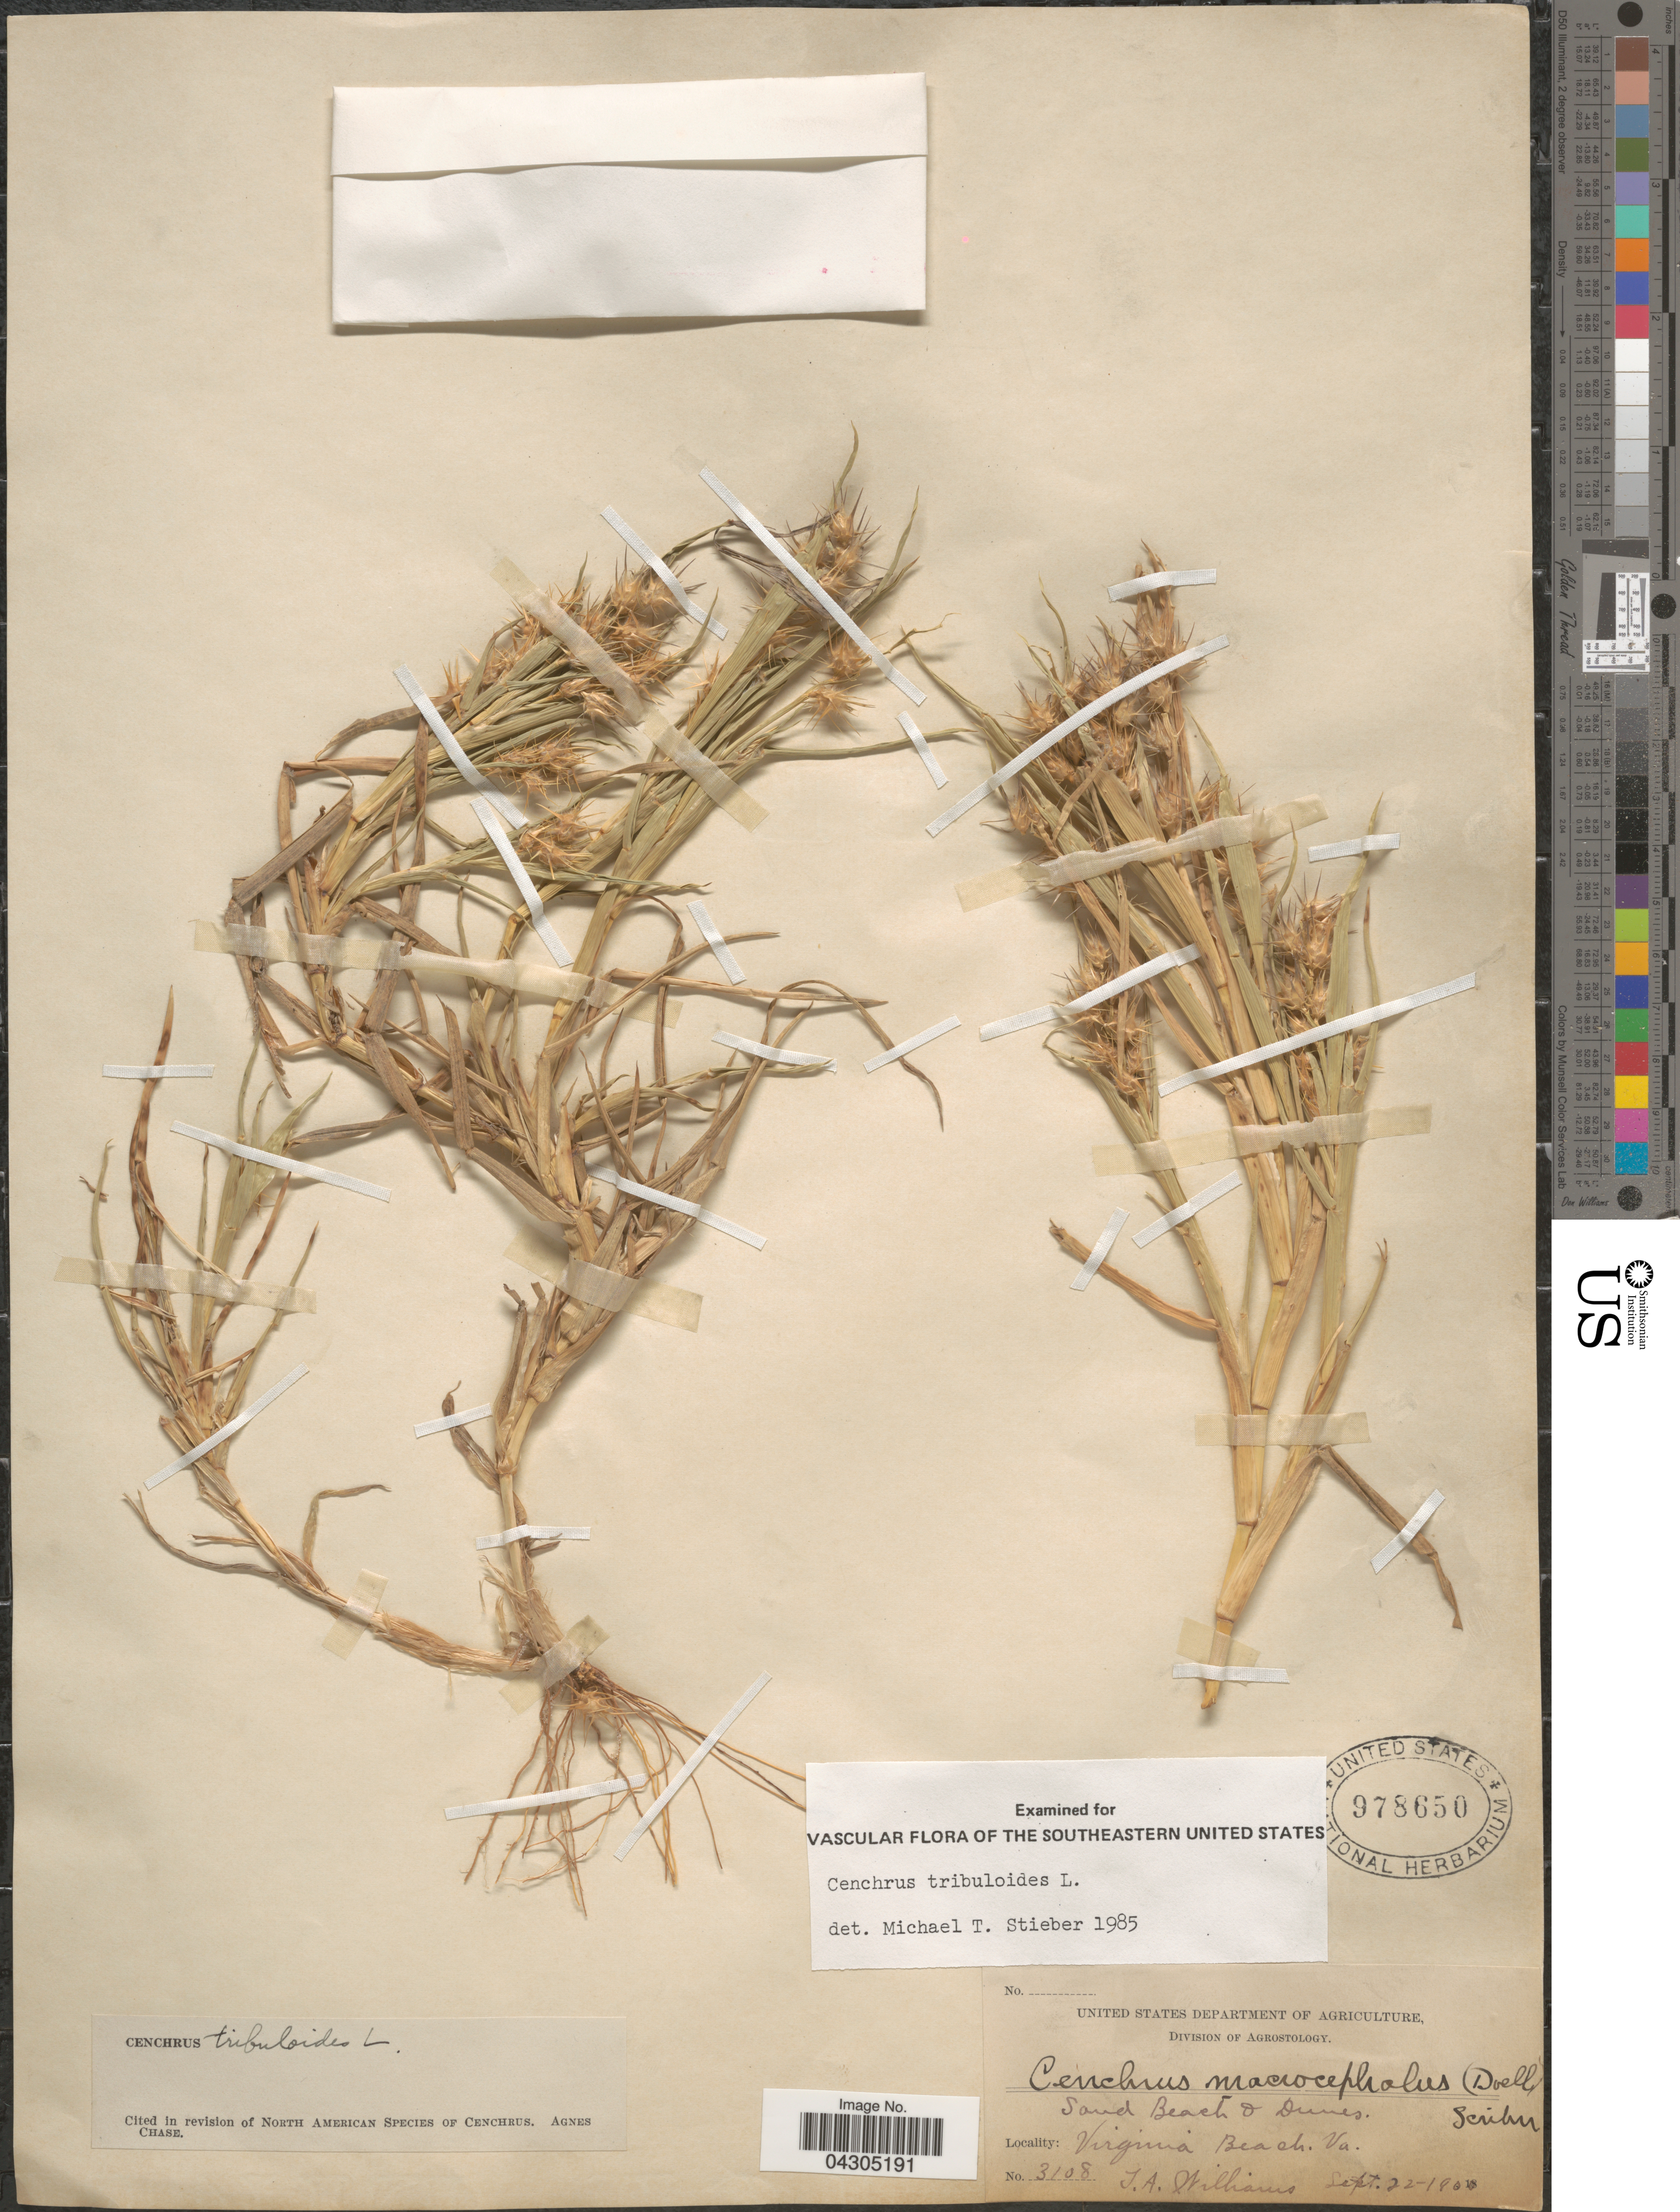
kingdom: Plantae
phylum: Tracheophyta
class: Liliopsida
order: Poales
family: Poaceae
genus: Cenchrus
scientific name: Cenchrus tribuloides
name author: L.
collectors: T. Williams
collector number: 3108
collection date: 1900-09-22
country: United States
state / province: Virginia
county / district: City of Virginia Beach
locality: Sand Beach + Dunes. Virginia Beach.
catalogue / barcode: US 978650